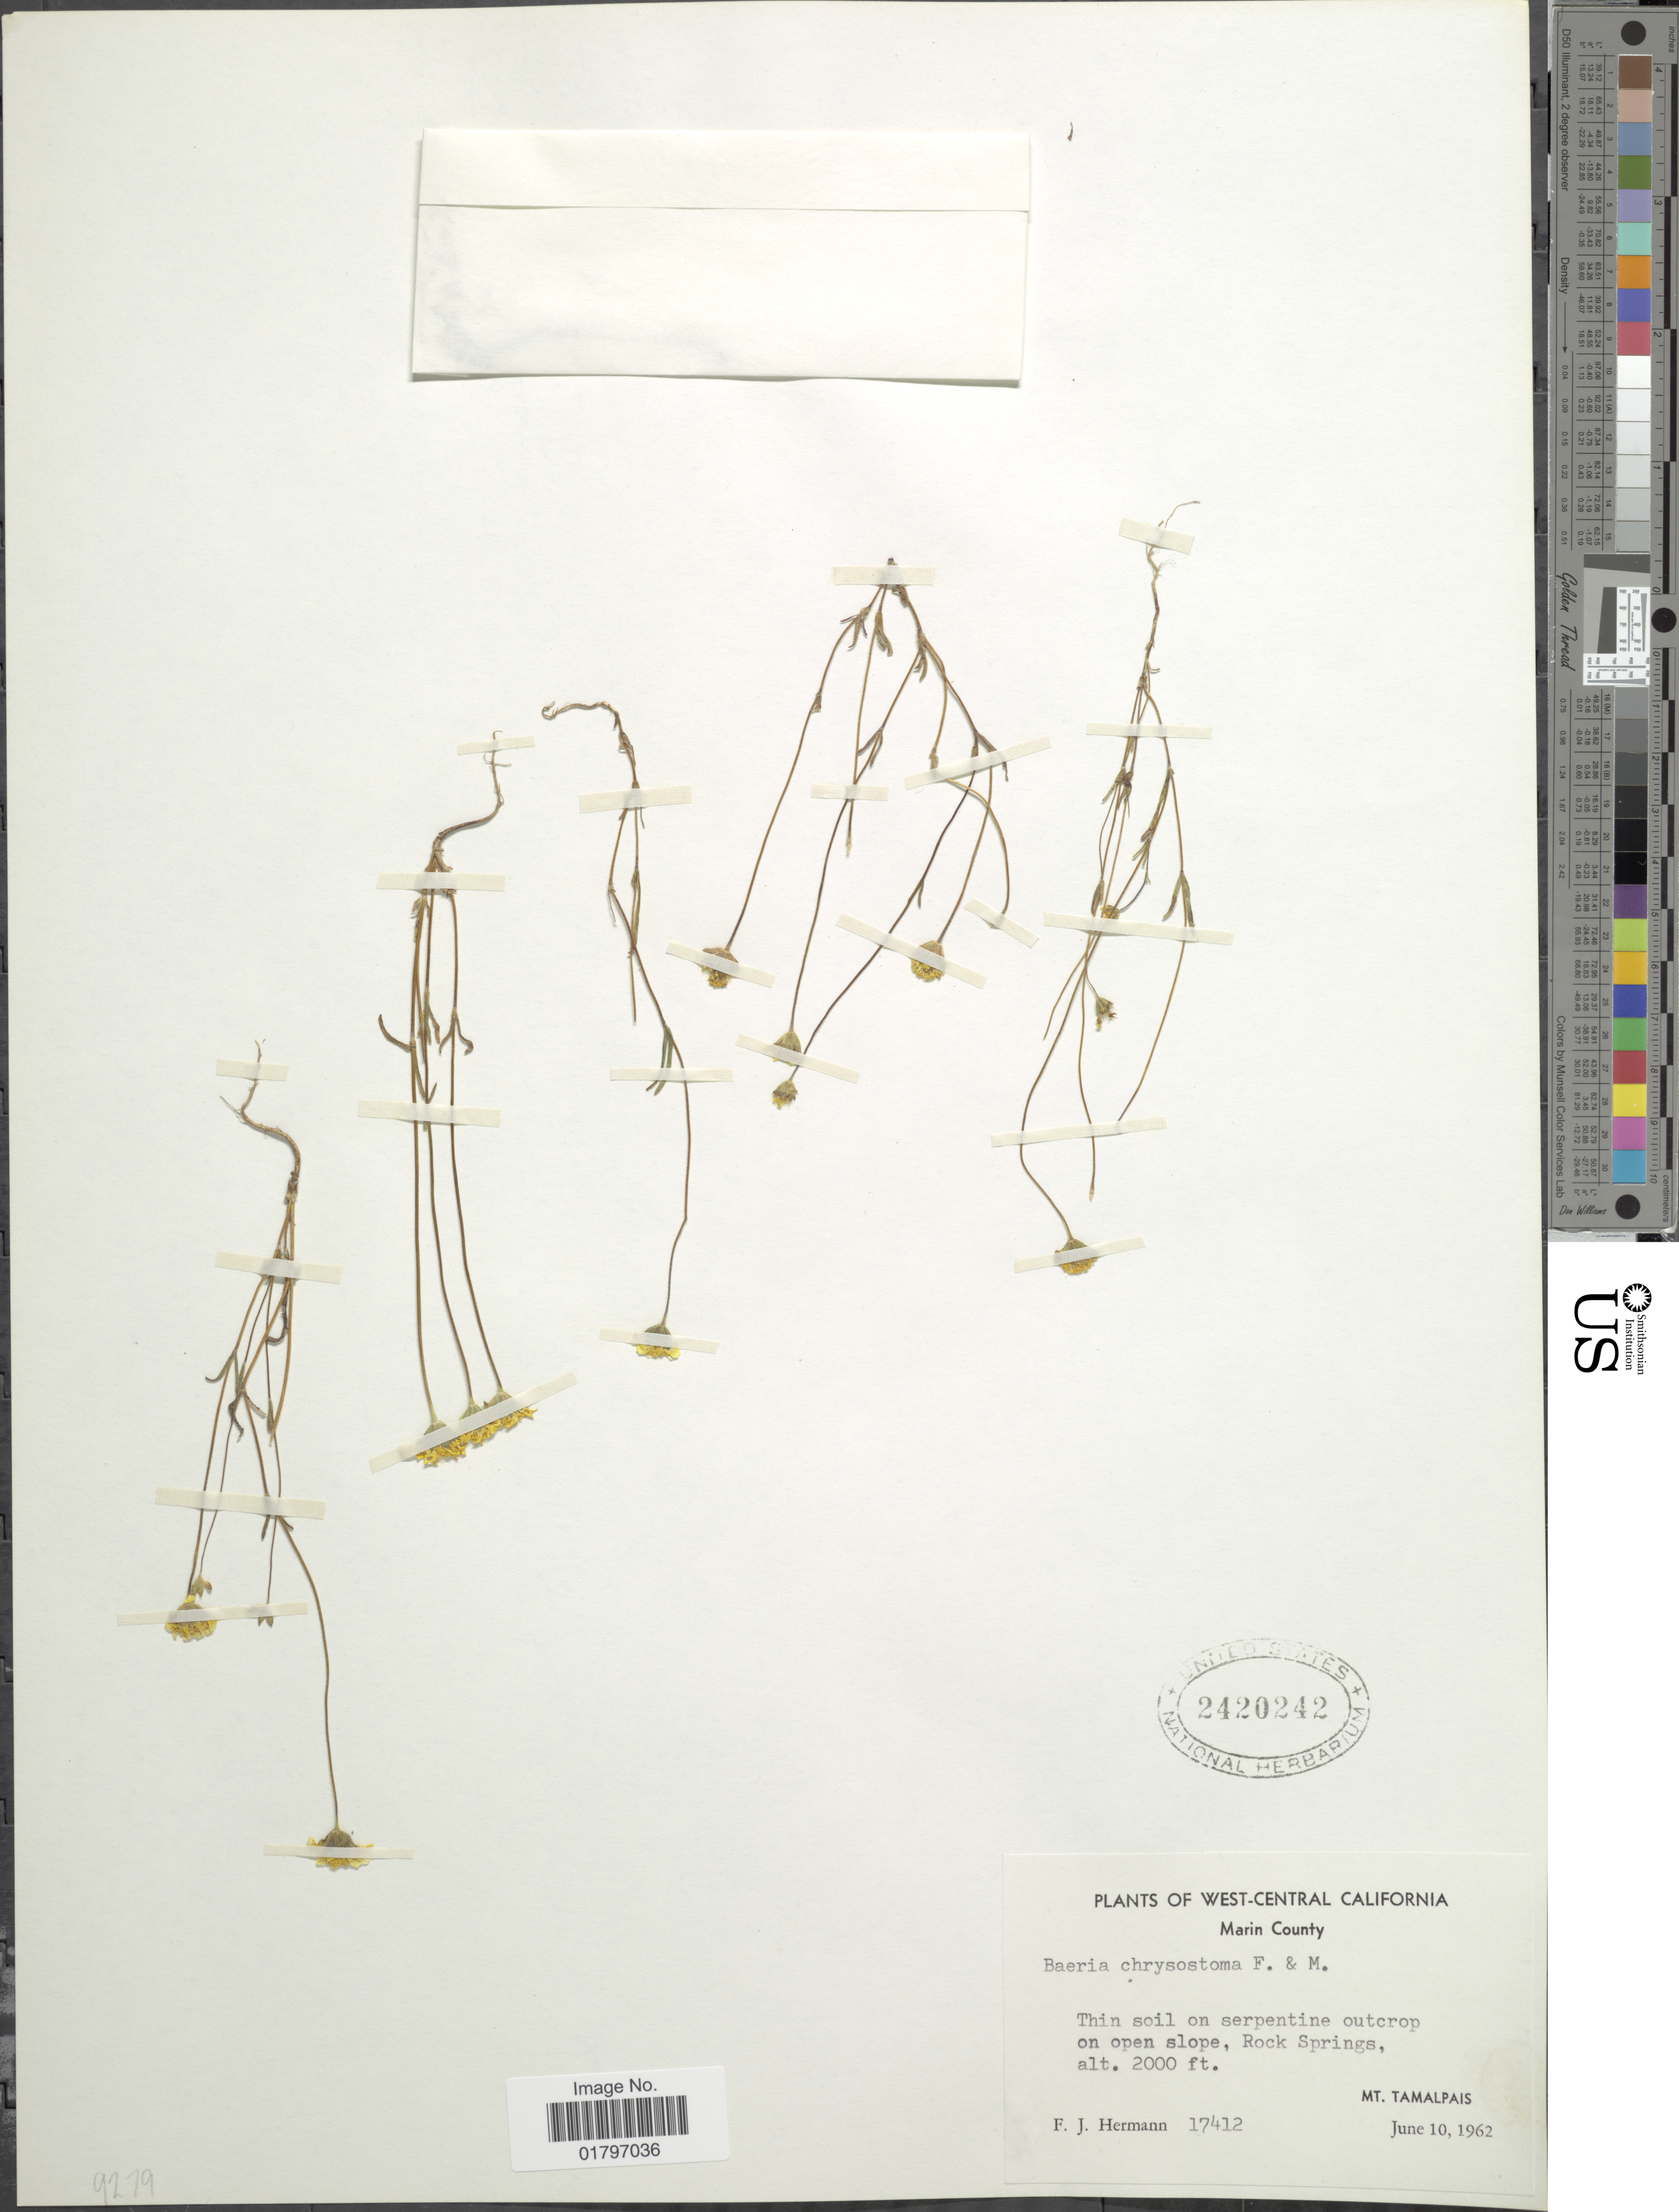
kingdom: Plantae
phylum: Tracheophyta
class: Magnoliopsida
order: Asterales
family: Asteraceae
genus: Lasthenia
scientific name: Lasthenia chrysostoma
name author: (Fisch. & C.A. Mey.) Greene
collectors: F. J. Hermann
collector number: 17412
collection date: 1962-06-10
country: United States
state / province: California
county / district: Marin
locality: West-Central California. Marin County. Rock Springs. Mt. Tamalpais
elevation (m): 610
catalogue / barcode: US 2420242